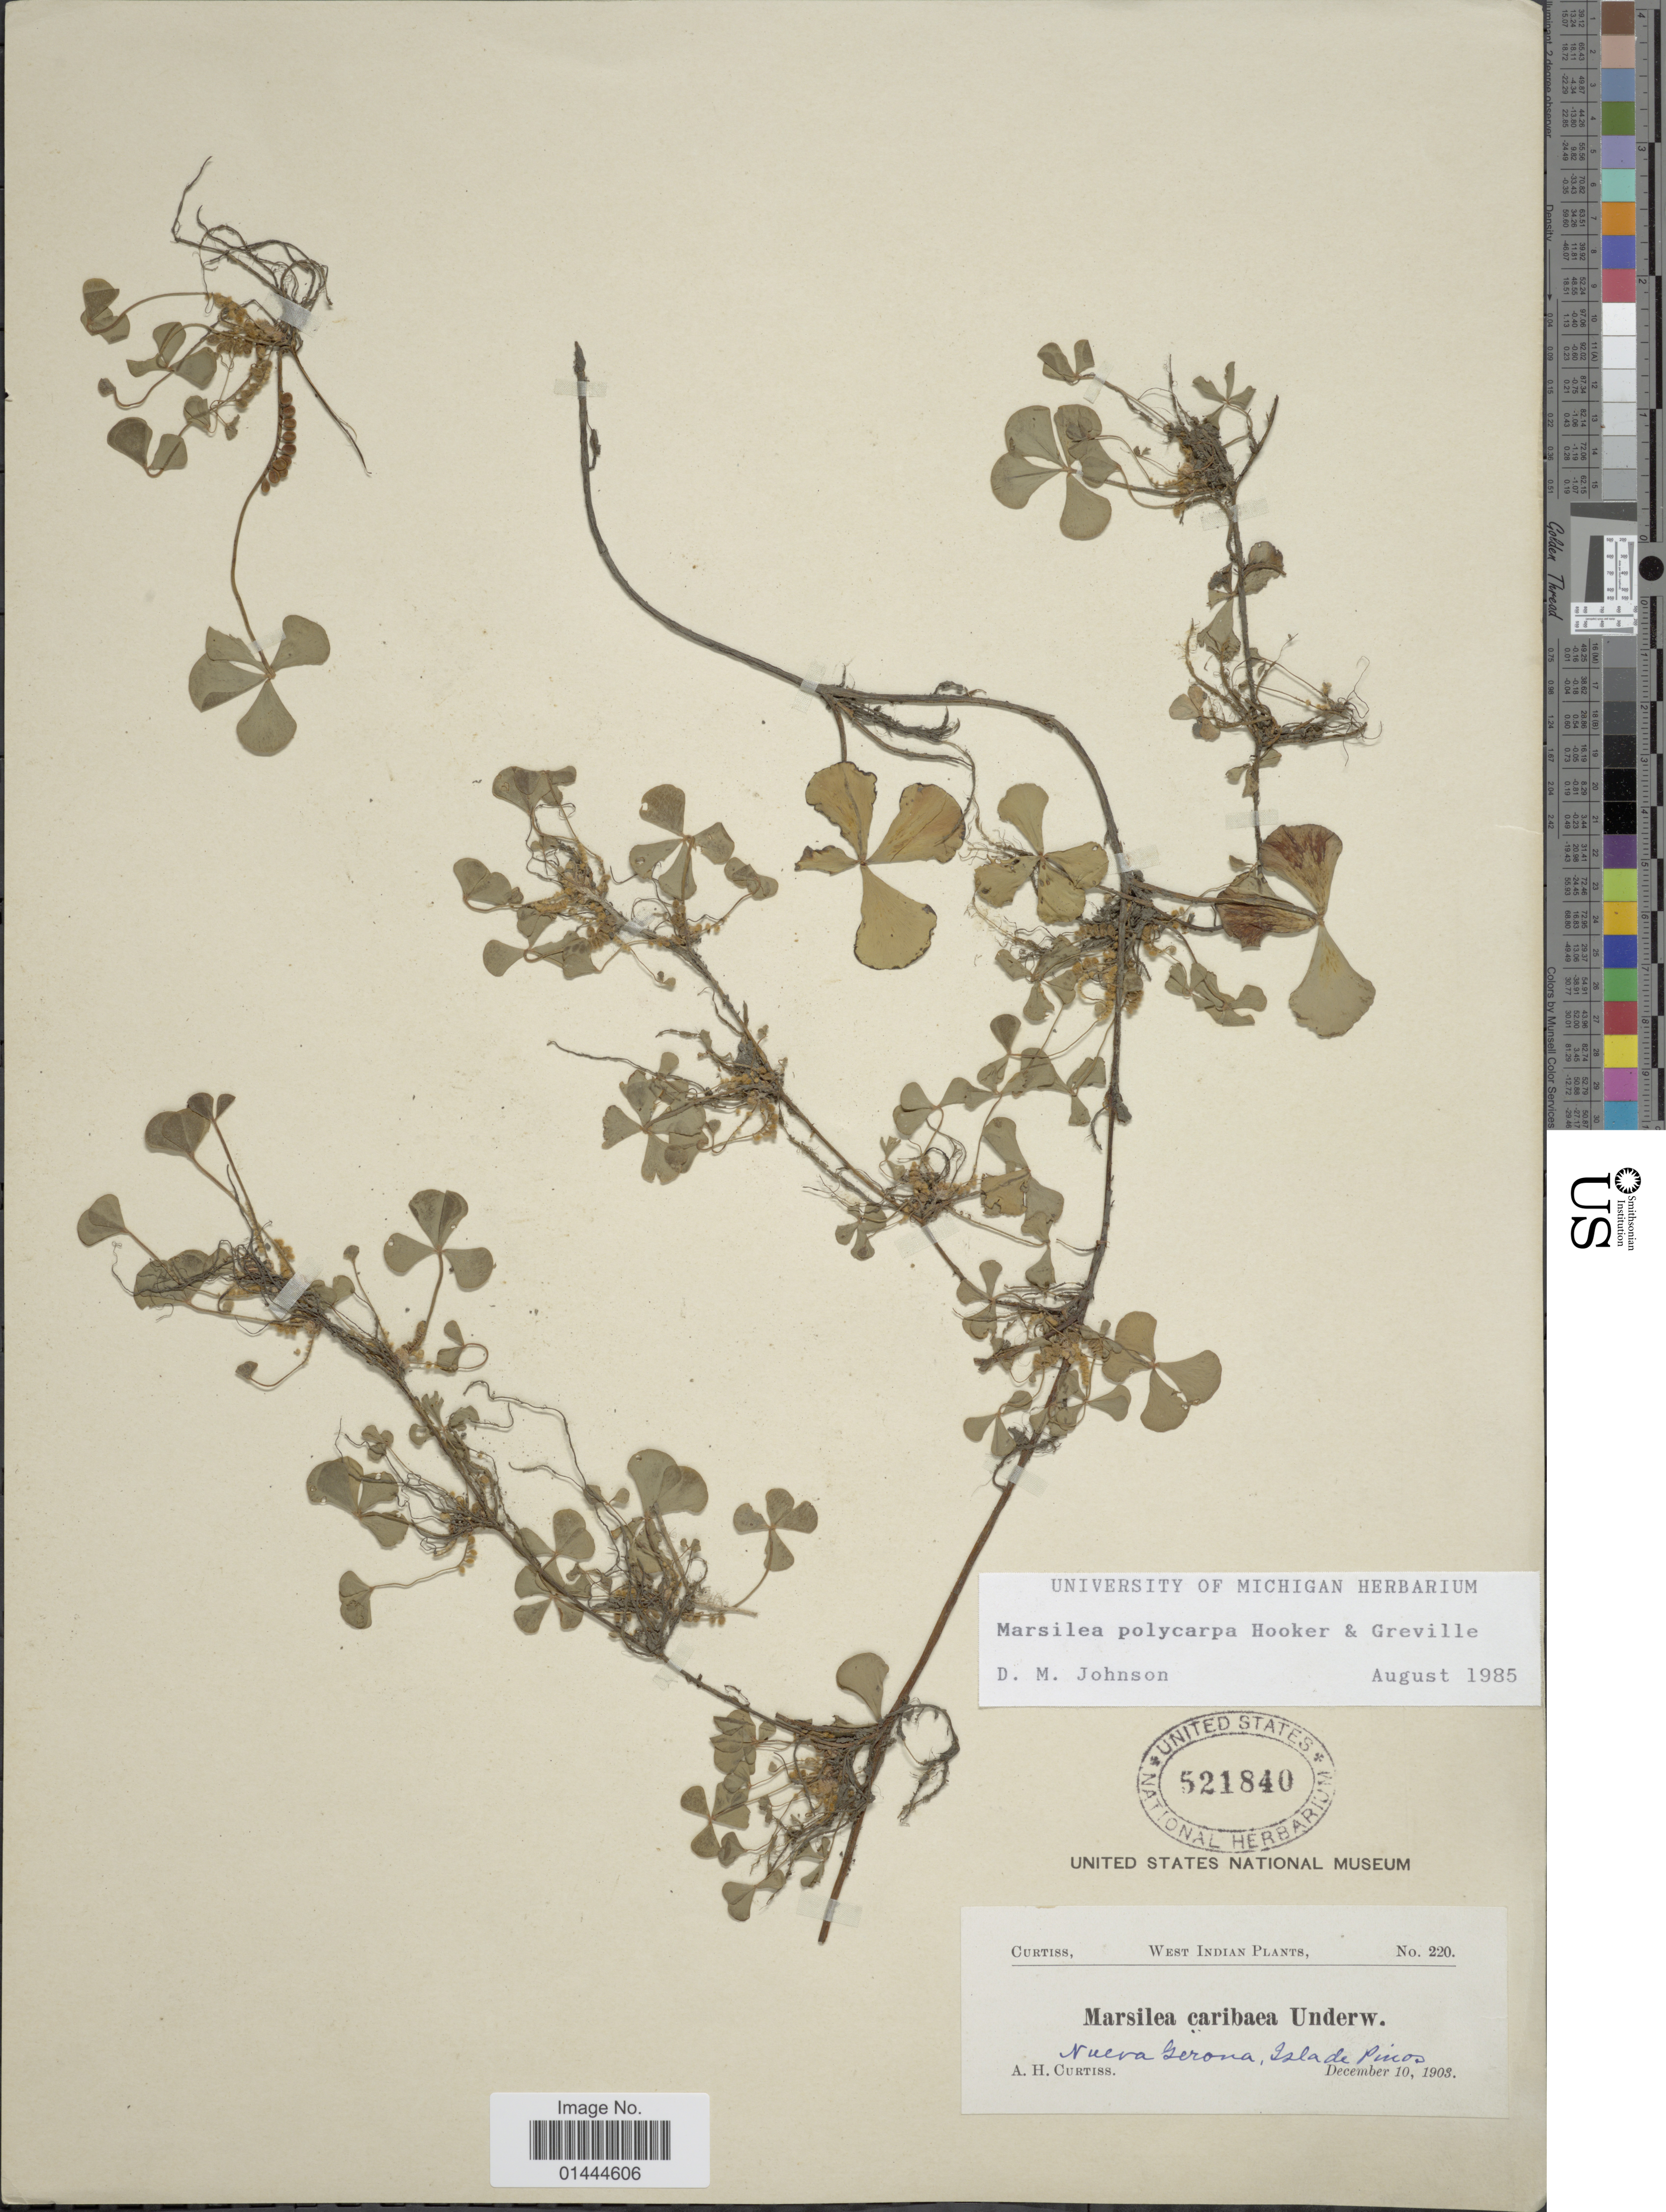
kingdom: Plantae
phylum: Tracheophyta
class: Polypodiopsida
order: Salviniales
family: Marsileaceae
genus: Marsilea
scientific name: Marsilea polycarpa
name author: Hook. & Grev.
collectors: A. H. Curtiss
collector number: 220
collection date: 1903-12-10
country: Cuba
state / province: Isla de la Juventud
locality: West India, Nueva Gerona, Isla de Pinos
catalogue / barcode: US 521840